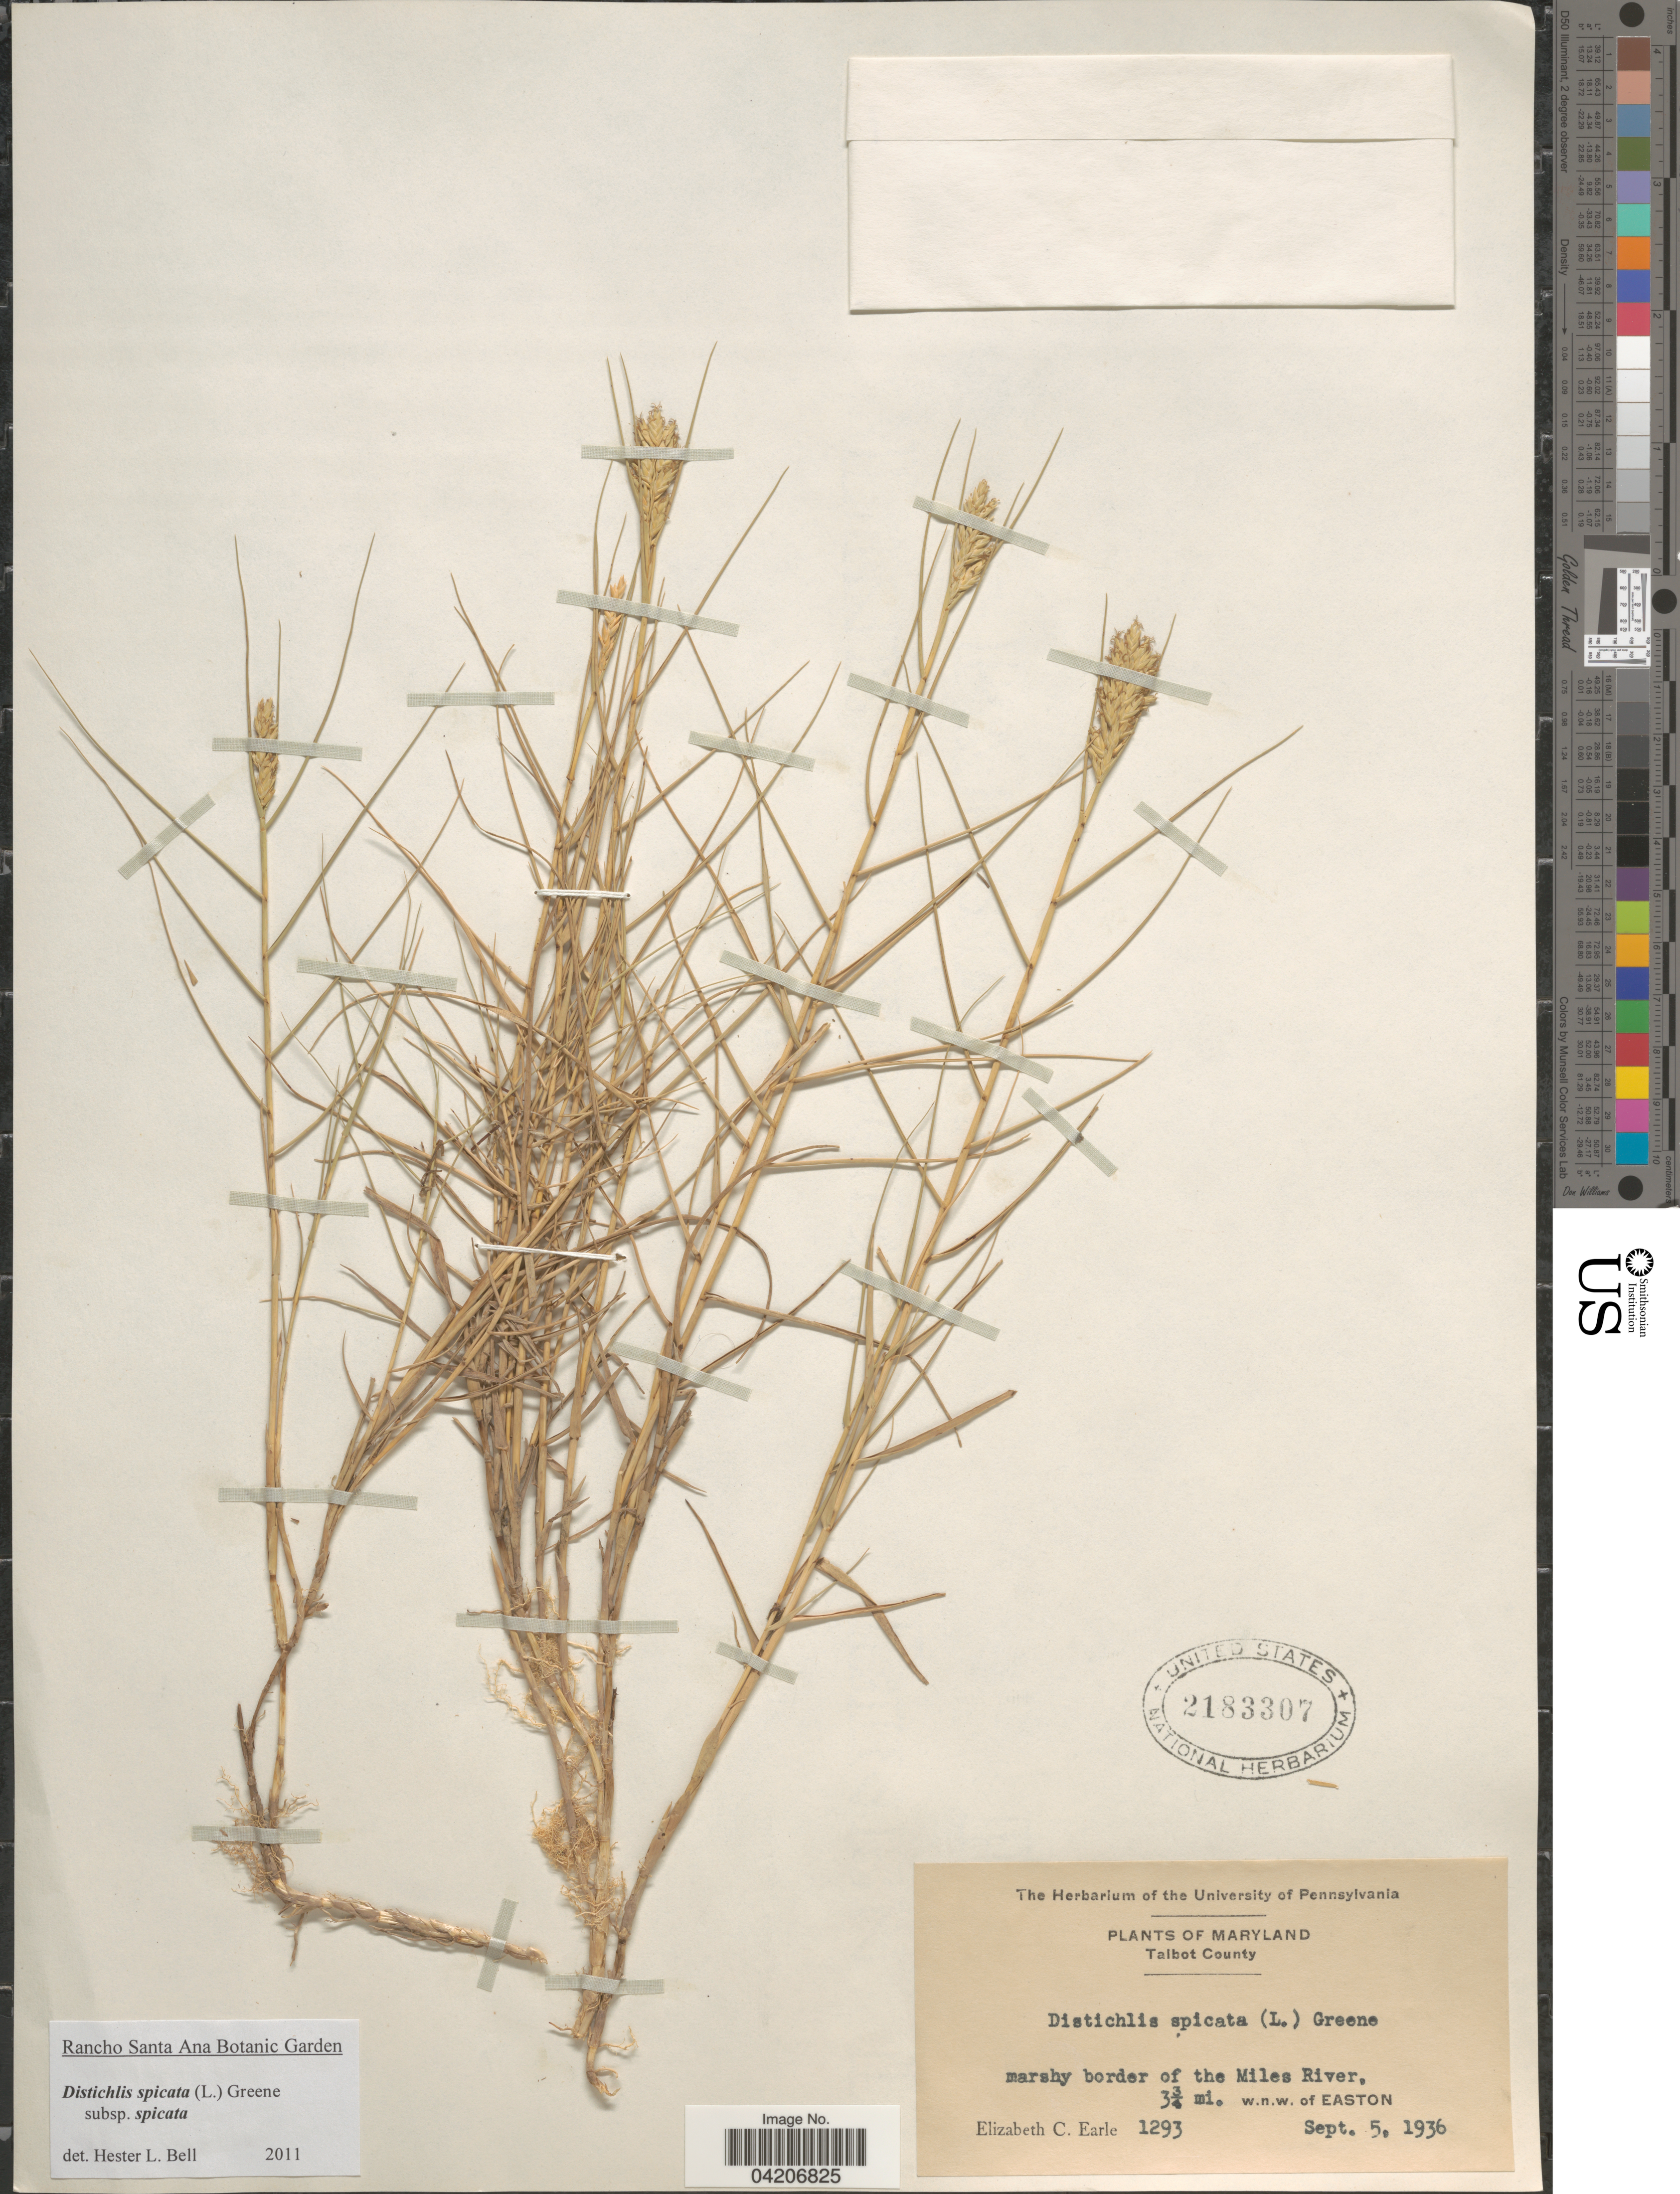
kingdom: Plantae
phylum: Tracheophyta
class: Liliopsida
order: Poales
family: Poaceae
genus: Distichlis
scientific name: Distichlis spicata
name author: (L.) Greene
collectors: E. C. Earle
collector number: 1293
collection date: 1936-09-05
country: United States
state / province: Maryland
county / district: Talbot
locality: Talbot County. marshy border of the Miles River, 3¾ mi. w.n.w. of Easton.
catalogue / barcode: US 2183307